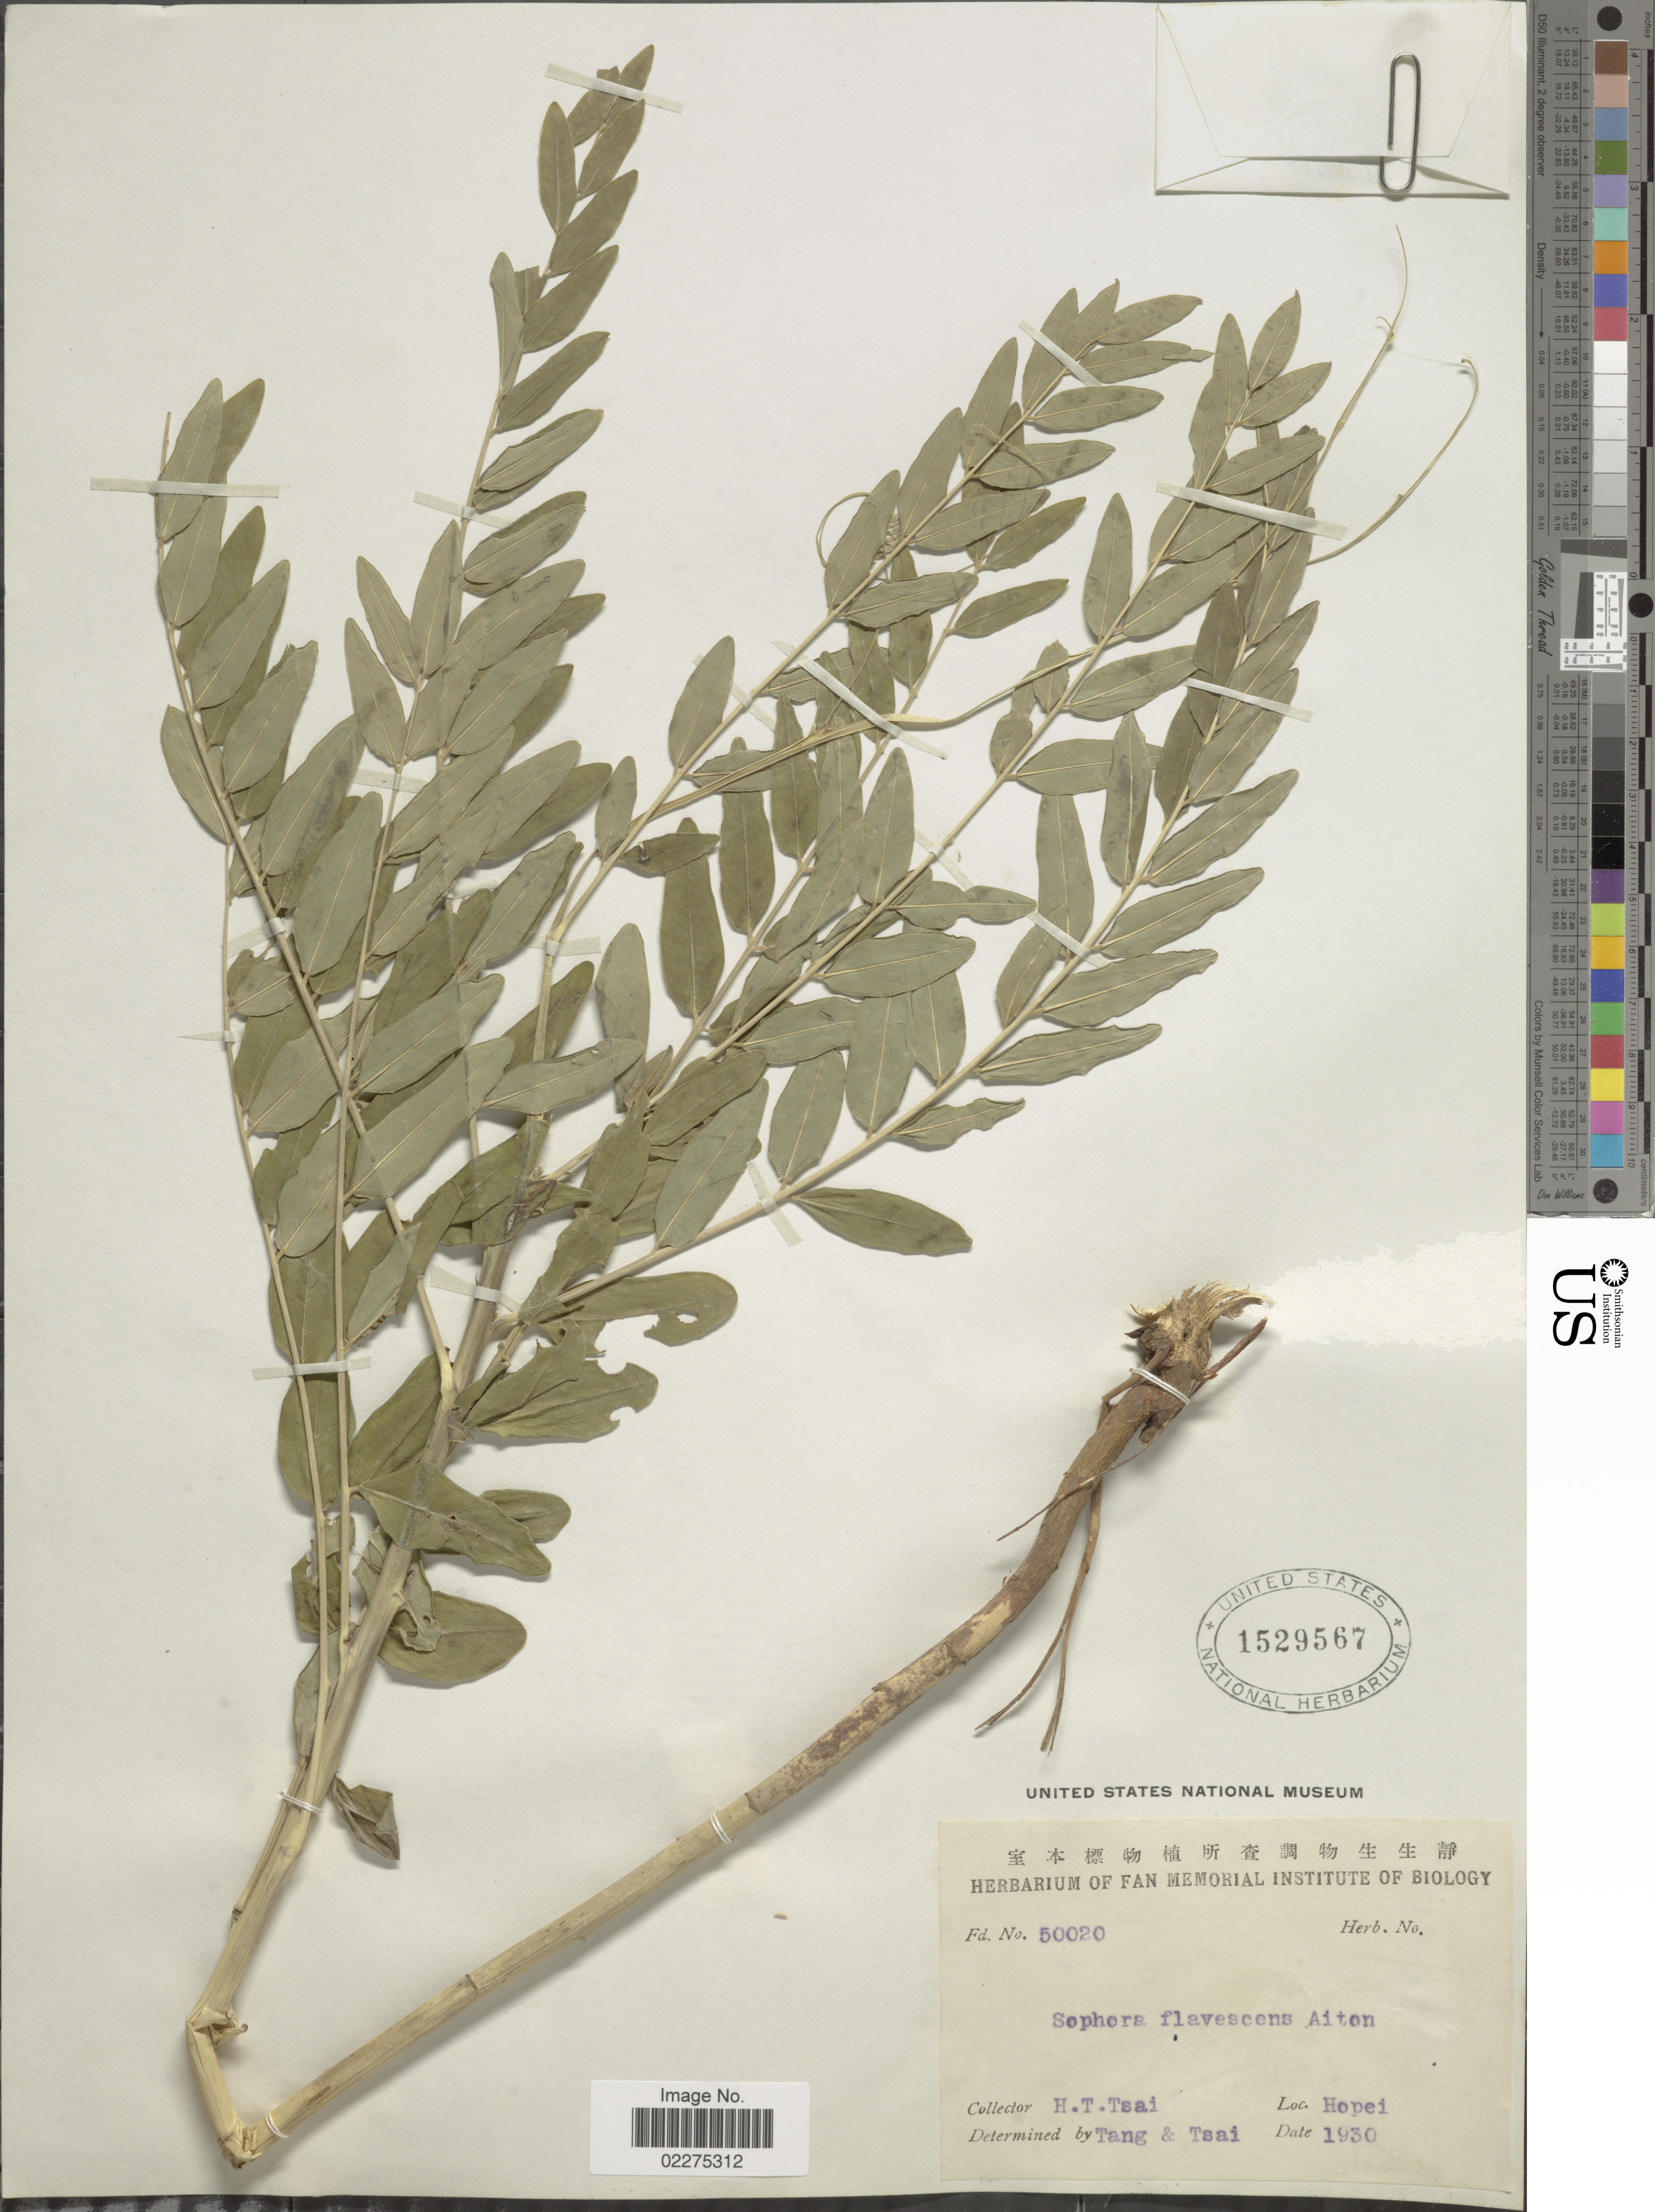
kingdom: Plantae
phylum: Tracheophyta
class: Magnoliopsida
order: Fabales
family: Fabaceae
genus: Sophora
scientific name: Sophora flavescens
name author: Aiton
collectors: H. Tsai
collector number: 50020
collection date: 1930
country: China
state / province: Hebei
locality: Hopei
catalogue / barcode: US 1529567